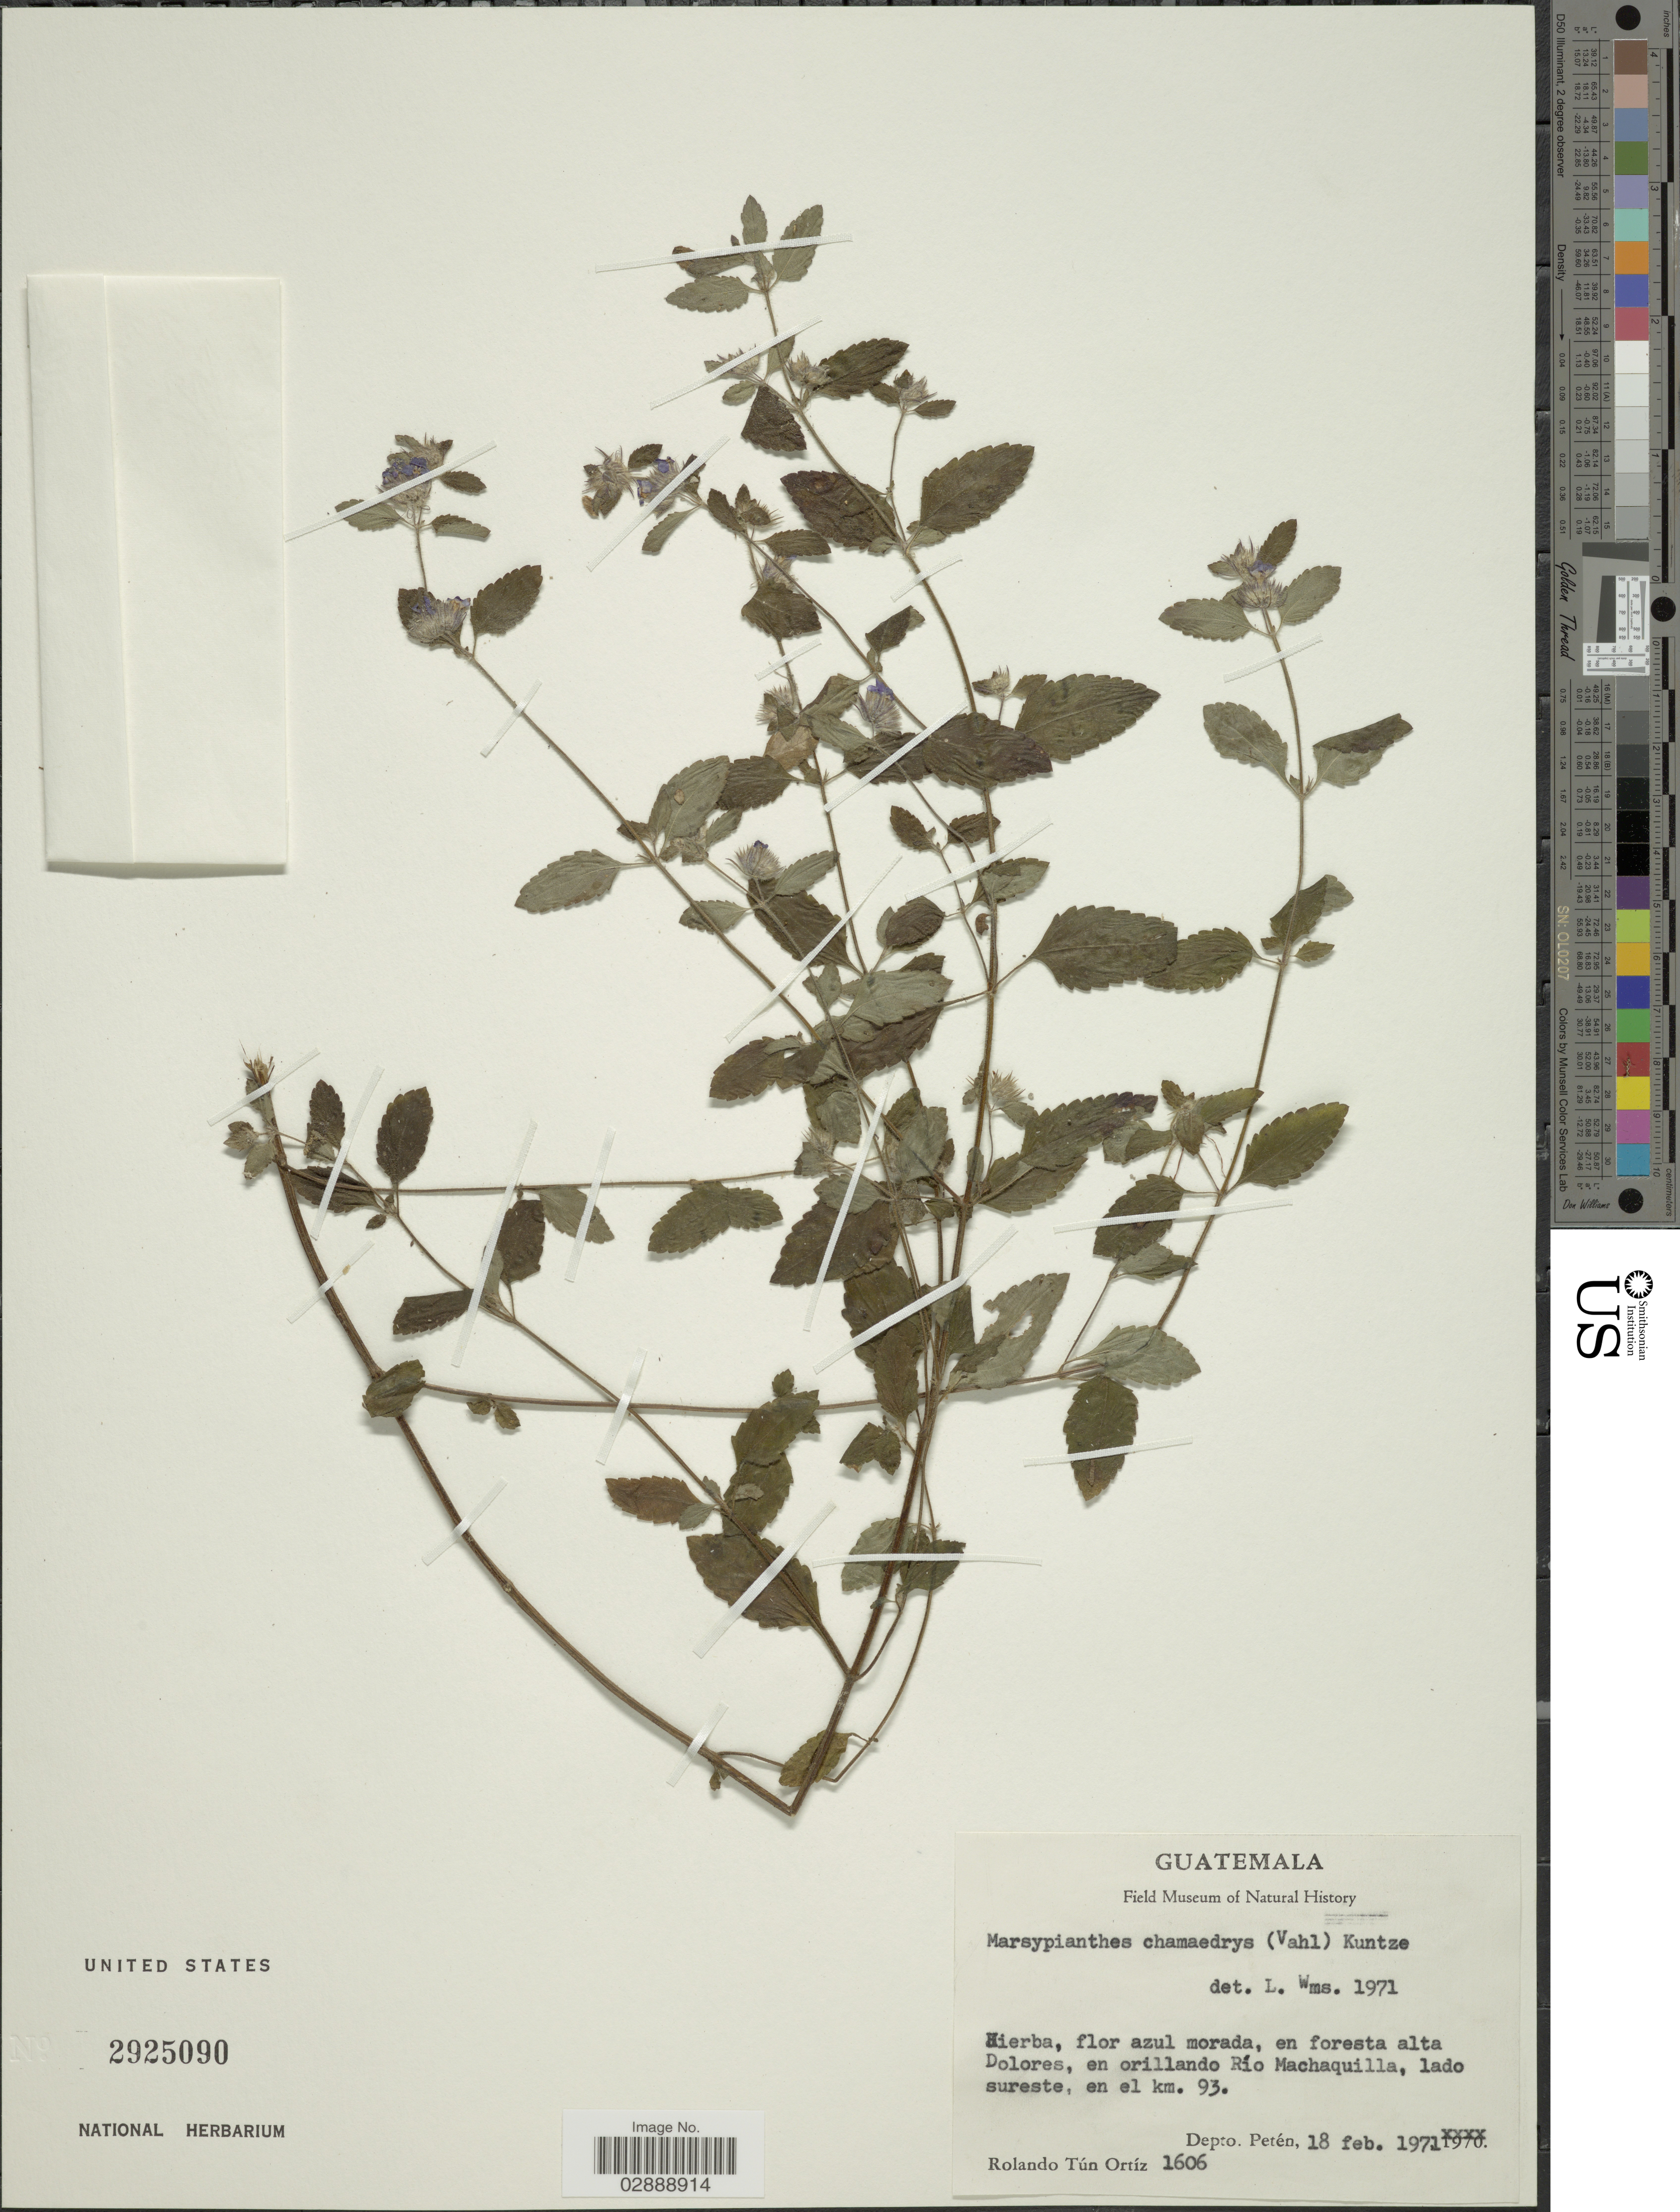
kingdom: Plantae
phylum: Tracheophyta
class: Magnoliopsida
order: Lamiales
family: Lamiaceae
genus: Marsypianthes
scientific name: Marsypianthes chamaedrys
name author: (Vahl) Kuntze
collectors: R. T. Ortíz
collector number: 1606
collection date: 1971-02-18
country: Guatemala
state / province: El Petén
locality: En foresta alta Dolores, en orillando Río Machaquilla, lado sureste, en el km. 93.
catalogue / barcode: US 2925090